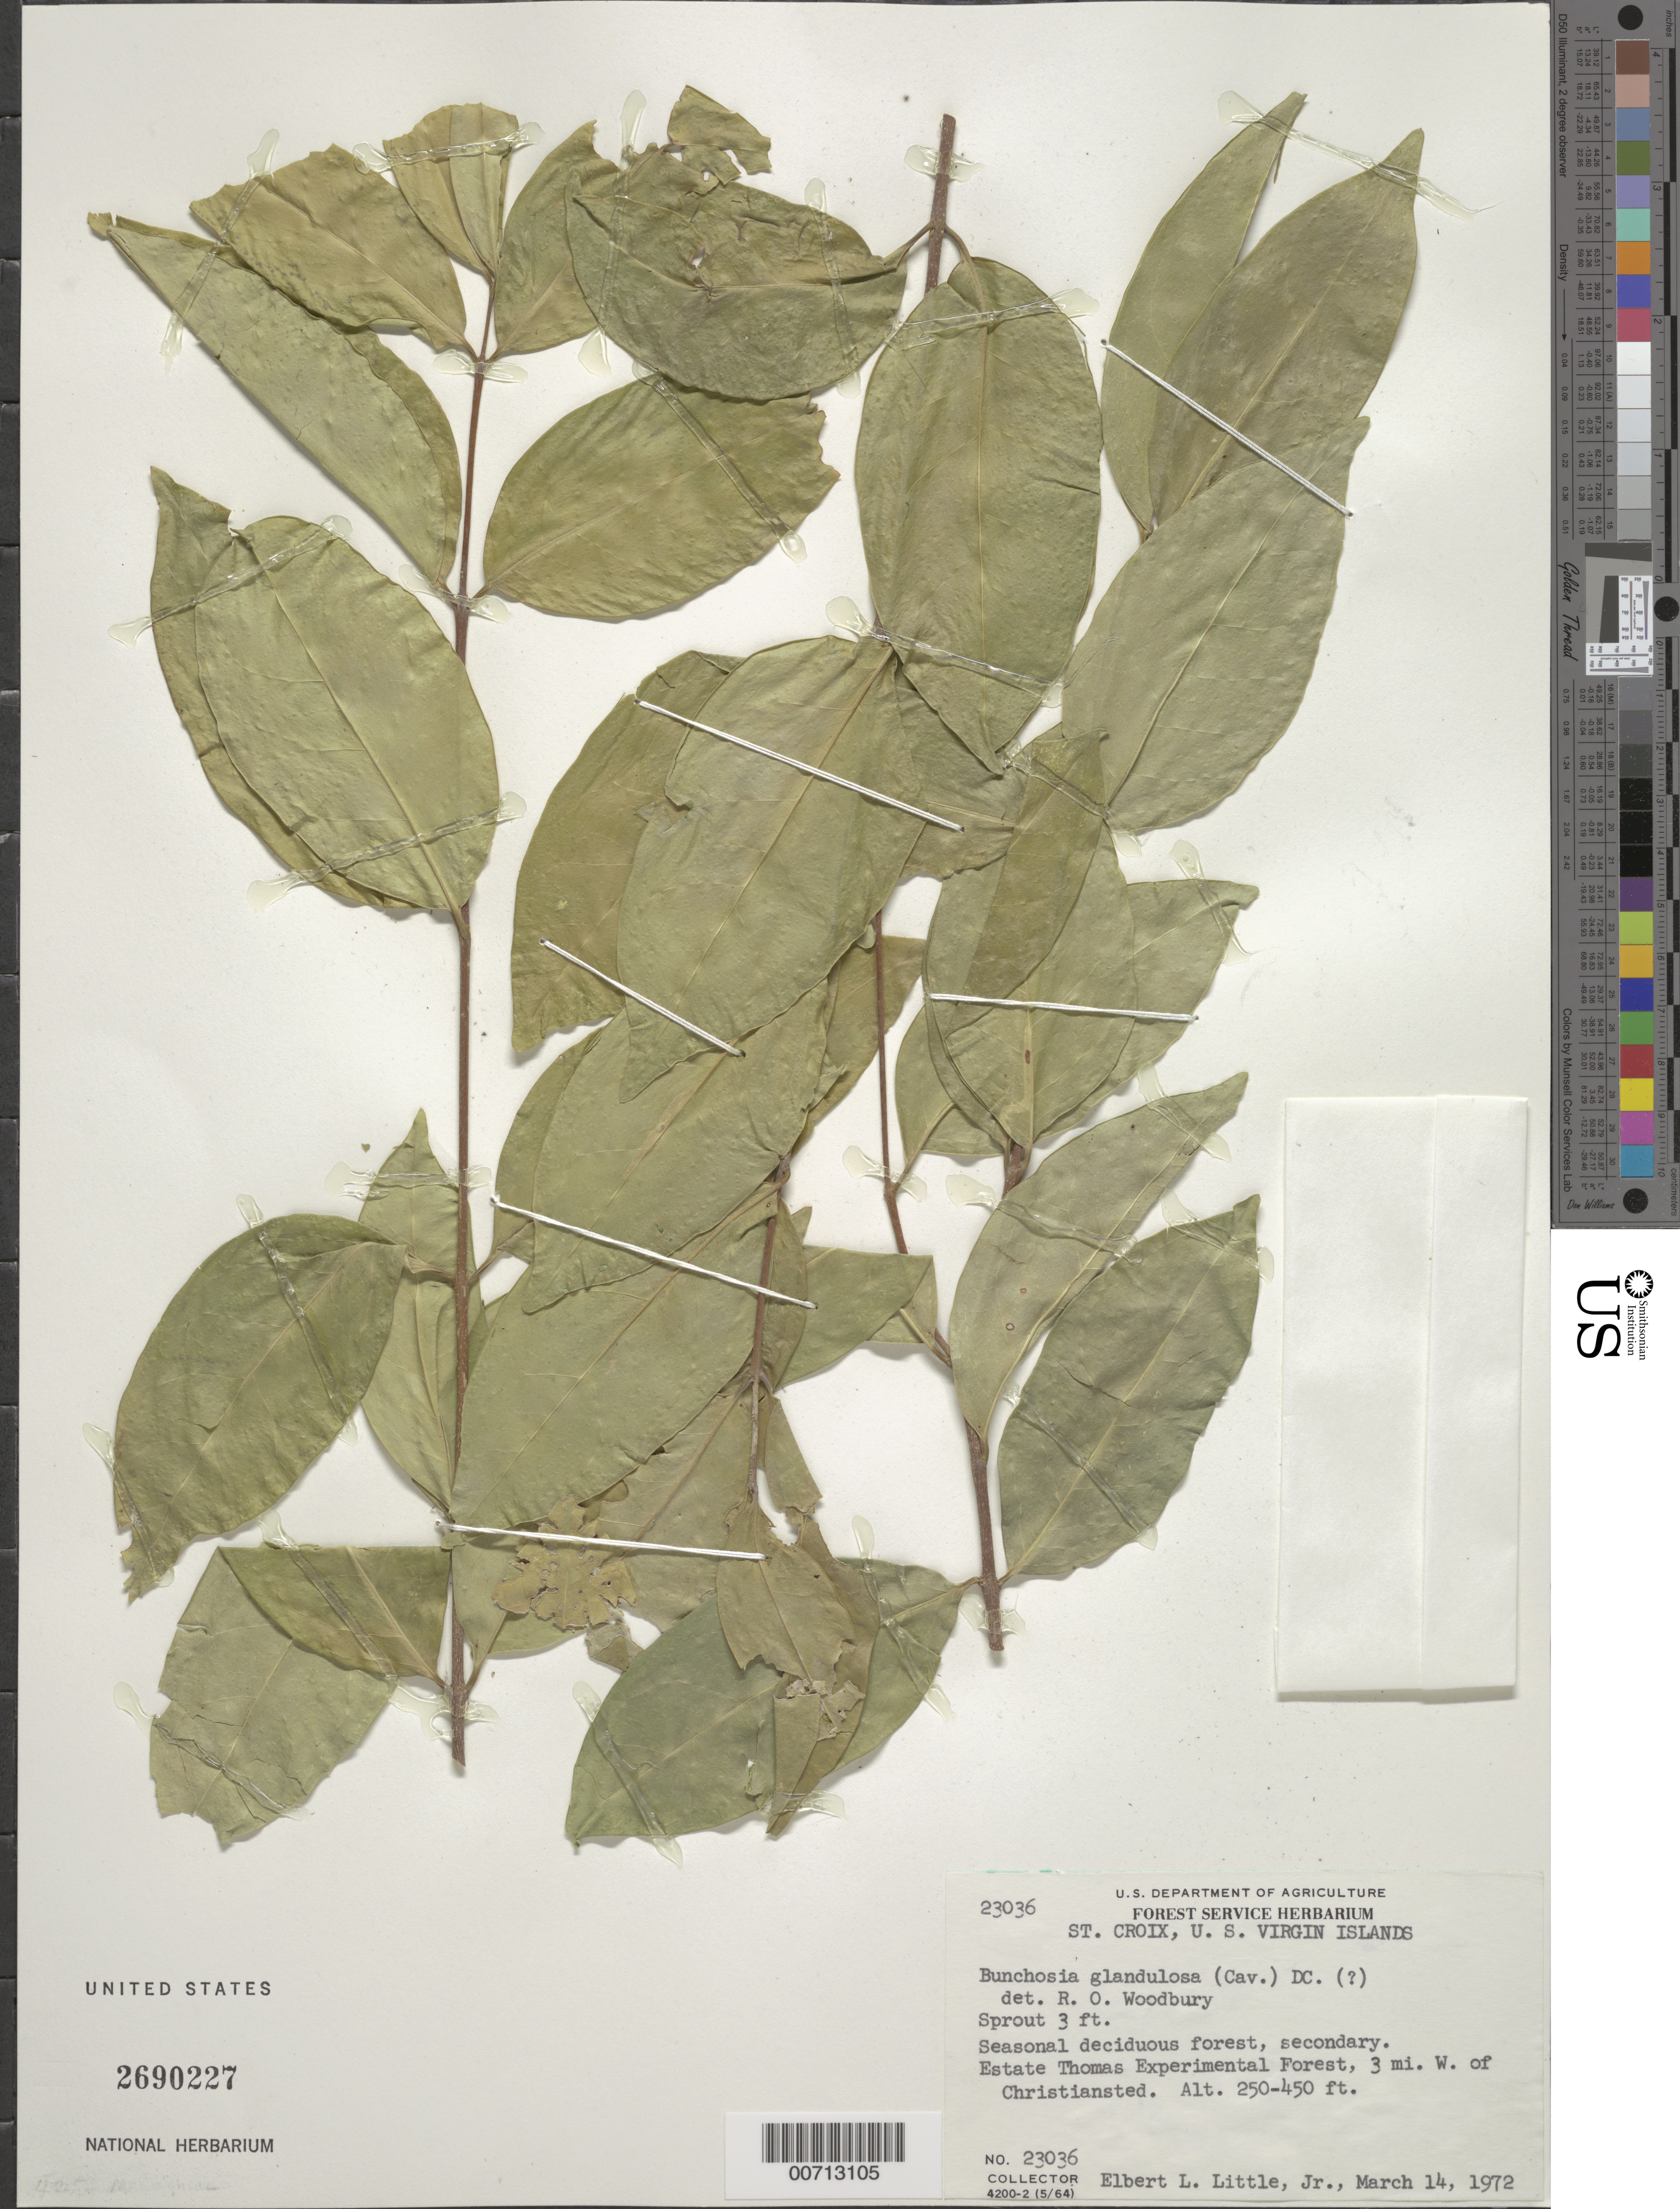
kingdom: Plantae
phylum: Tracheophyta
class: Magnoliopsida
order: Malpighiales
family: Malpighiaceae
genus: Bunchosia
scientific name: Bunchosia glandulosa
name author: (Cav.) Rich. ex Juss.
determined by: Woodbury, R. O.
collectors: E. L. Little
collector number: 23036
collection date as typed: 14 Mar 1972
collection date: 1972-03-14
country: U.S. Virgin Islands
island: St. Croix Island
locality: Estate Thomas Exp. Forest, 3 mi W of Christiansted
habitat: Seasonal deciduous forest, secondary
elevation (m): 76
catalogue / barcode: US 2690227